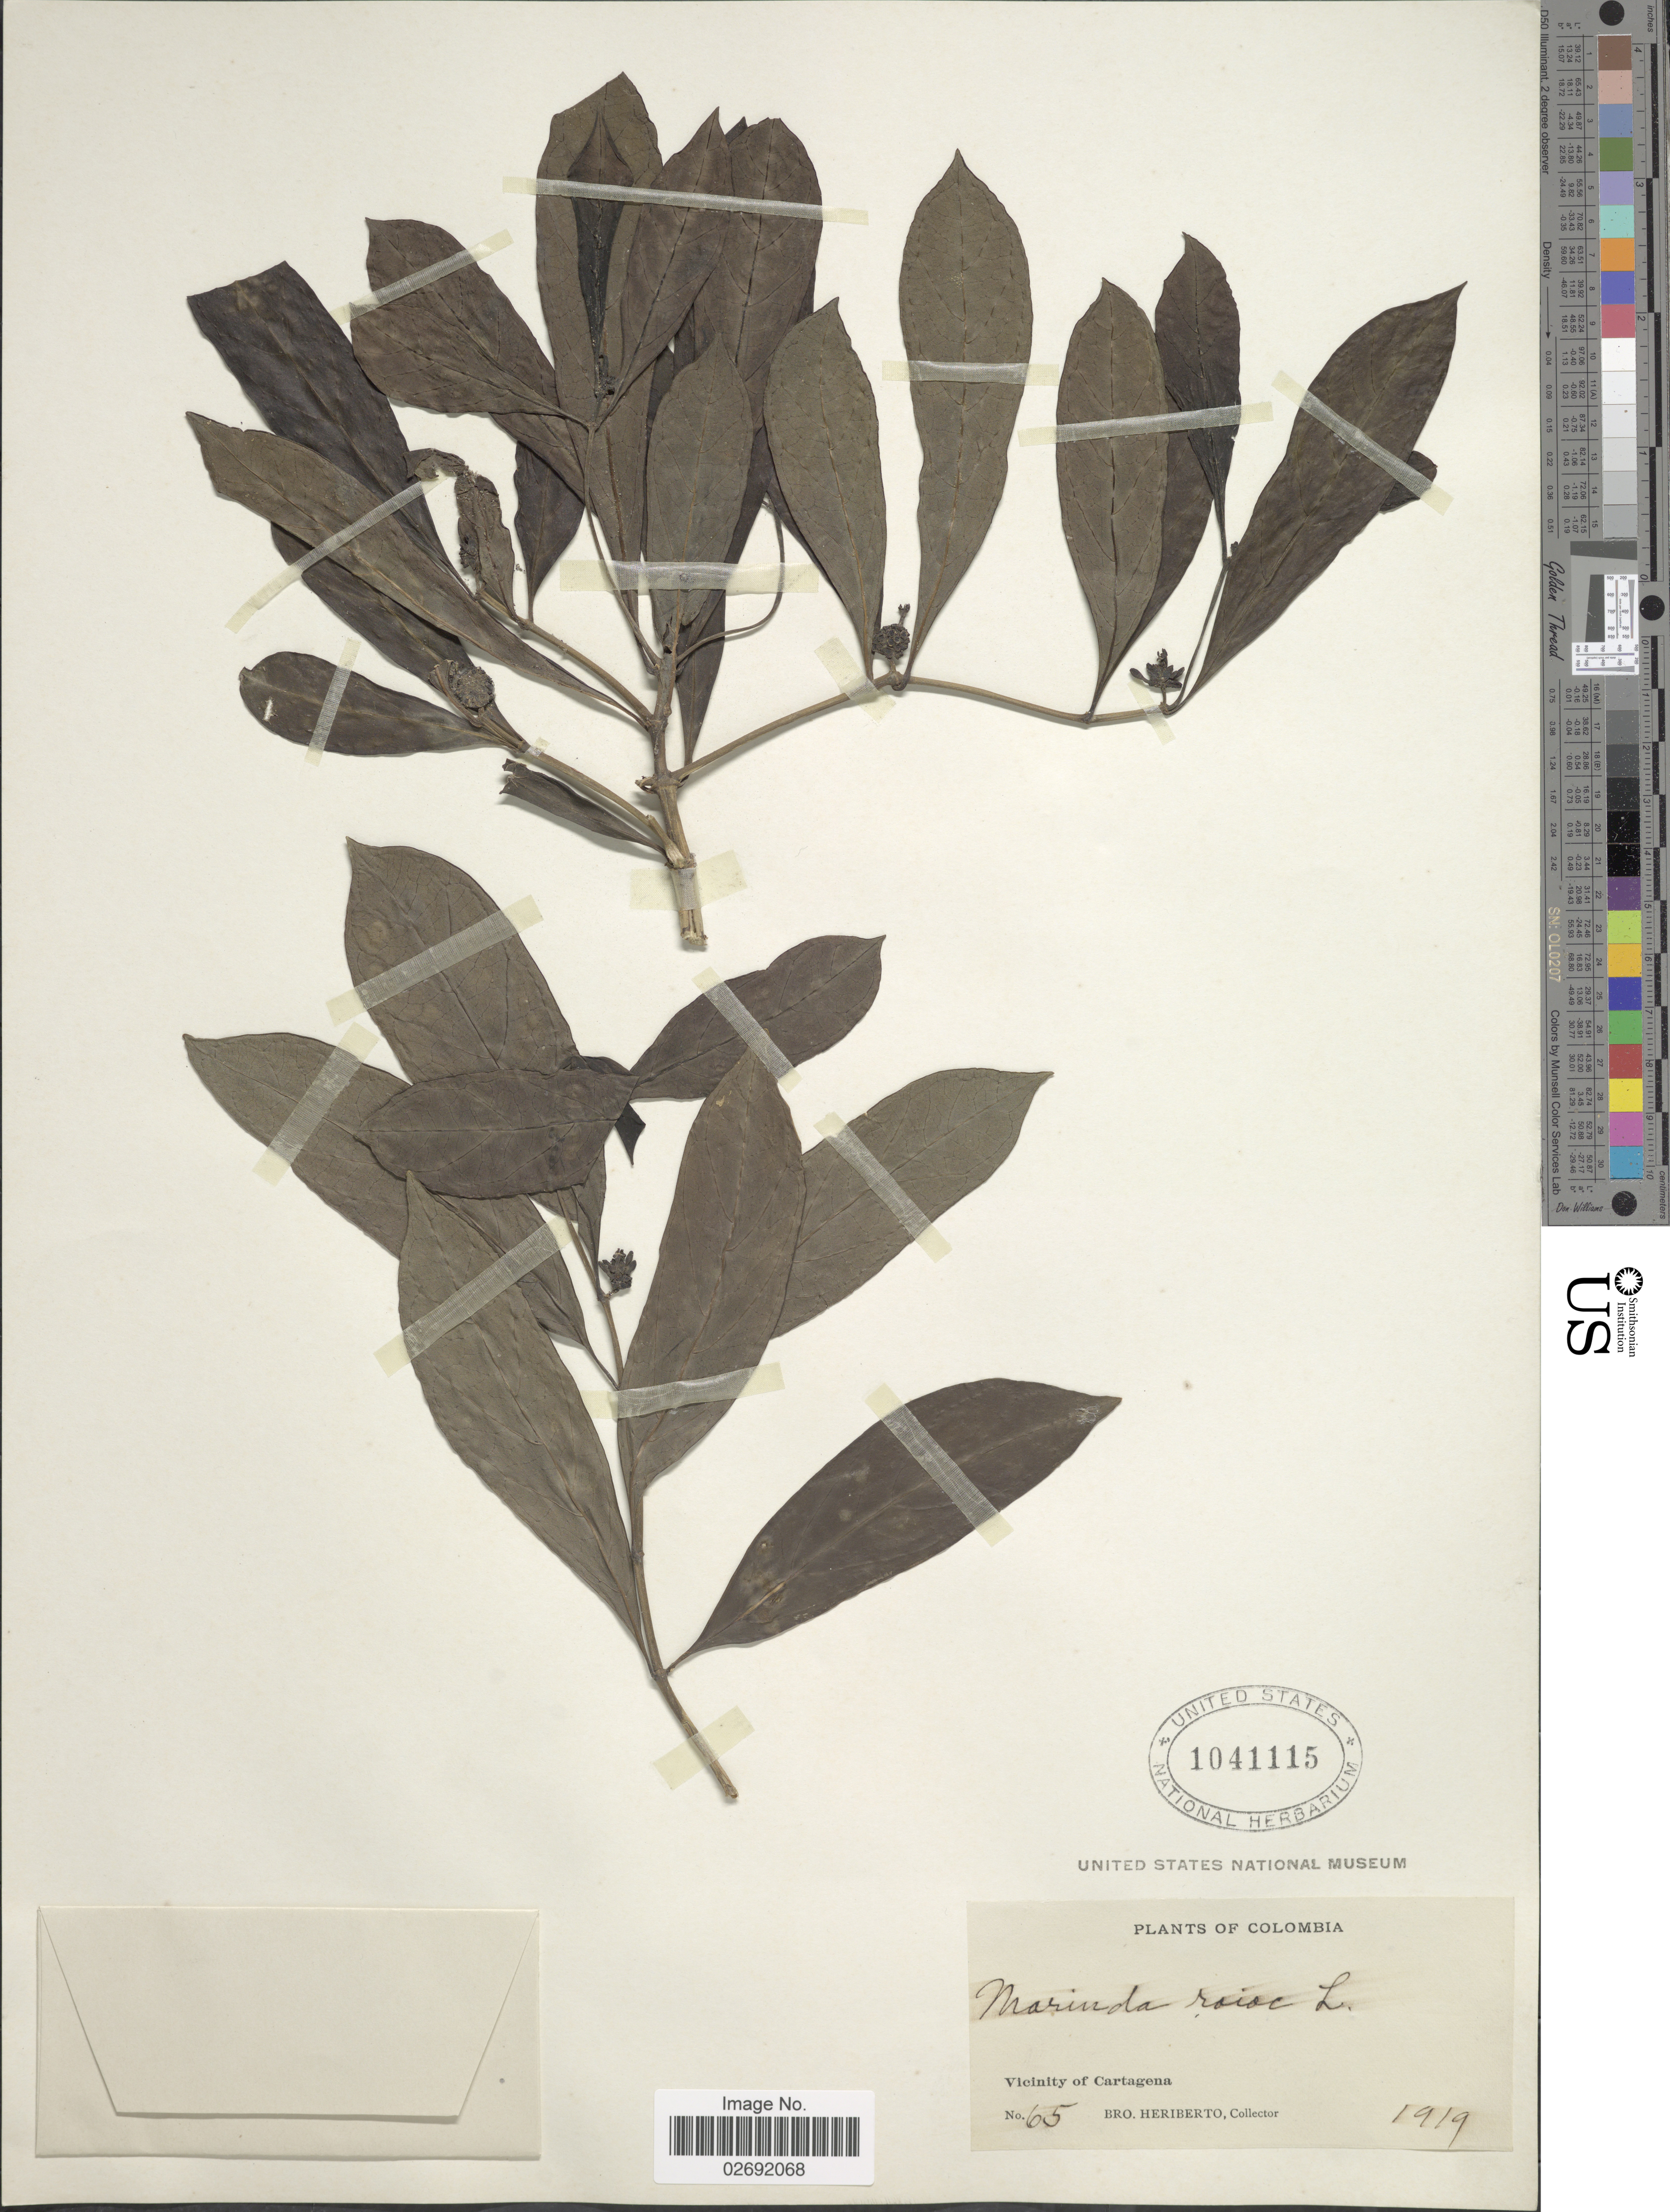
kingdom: Plantae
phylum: Tracheophyta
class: Magnoliopsida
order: Gentianales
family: Rubiaceae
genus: Morinda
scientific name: Morinda royoc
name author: L.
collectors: B. Heriberto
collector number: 65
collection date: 1919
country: Colombia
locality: Vicinity of Cartagena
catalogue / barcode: US 1041115